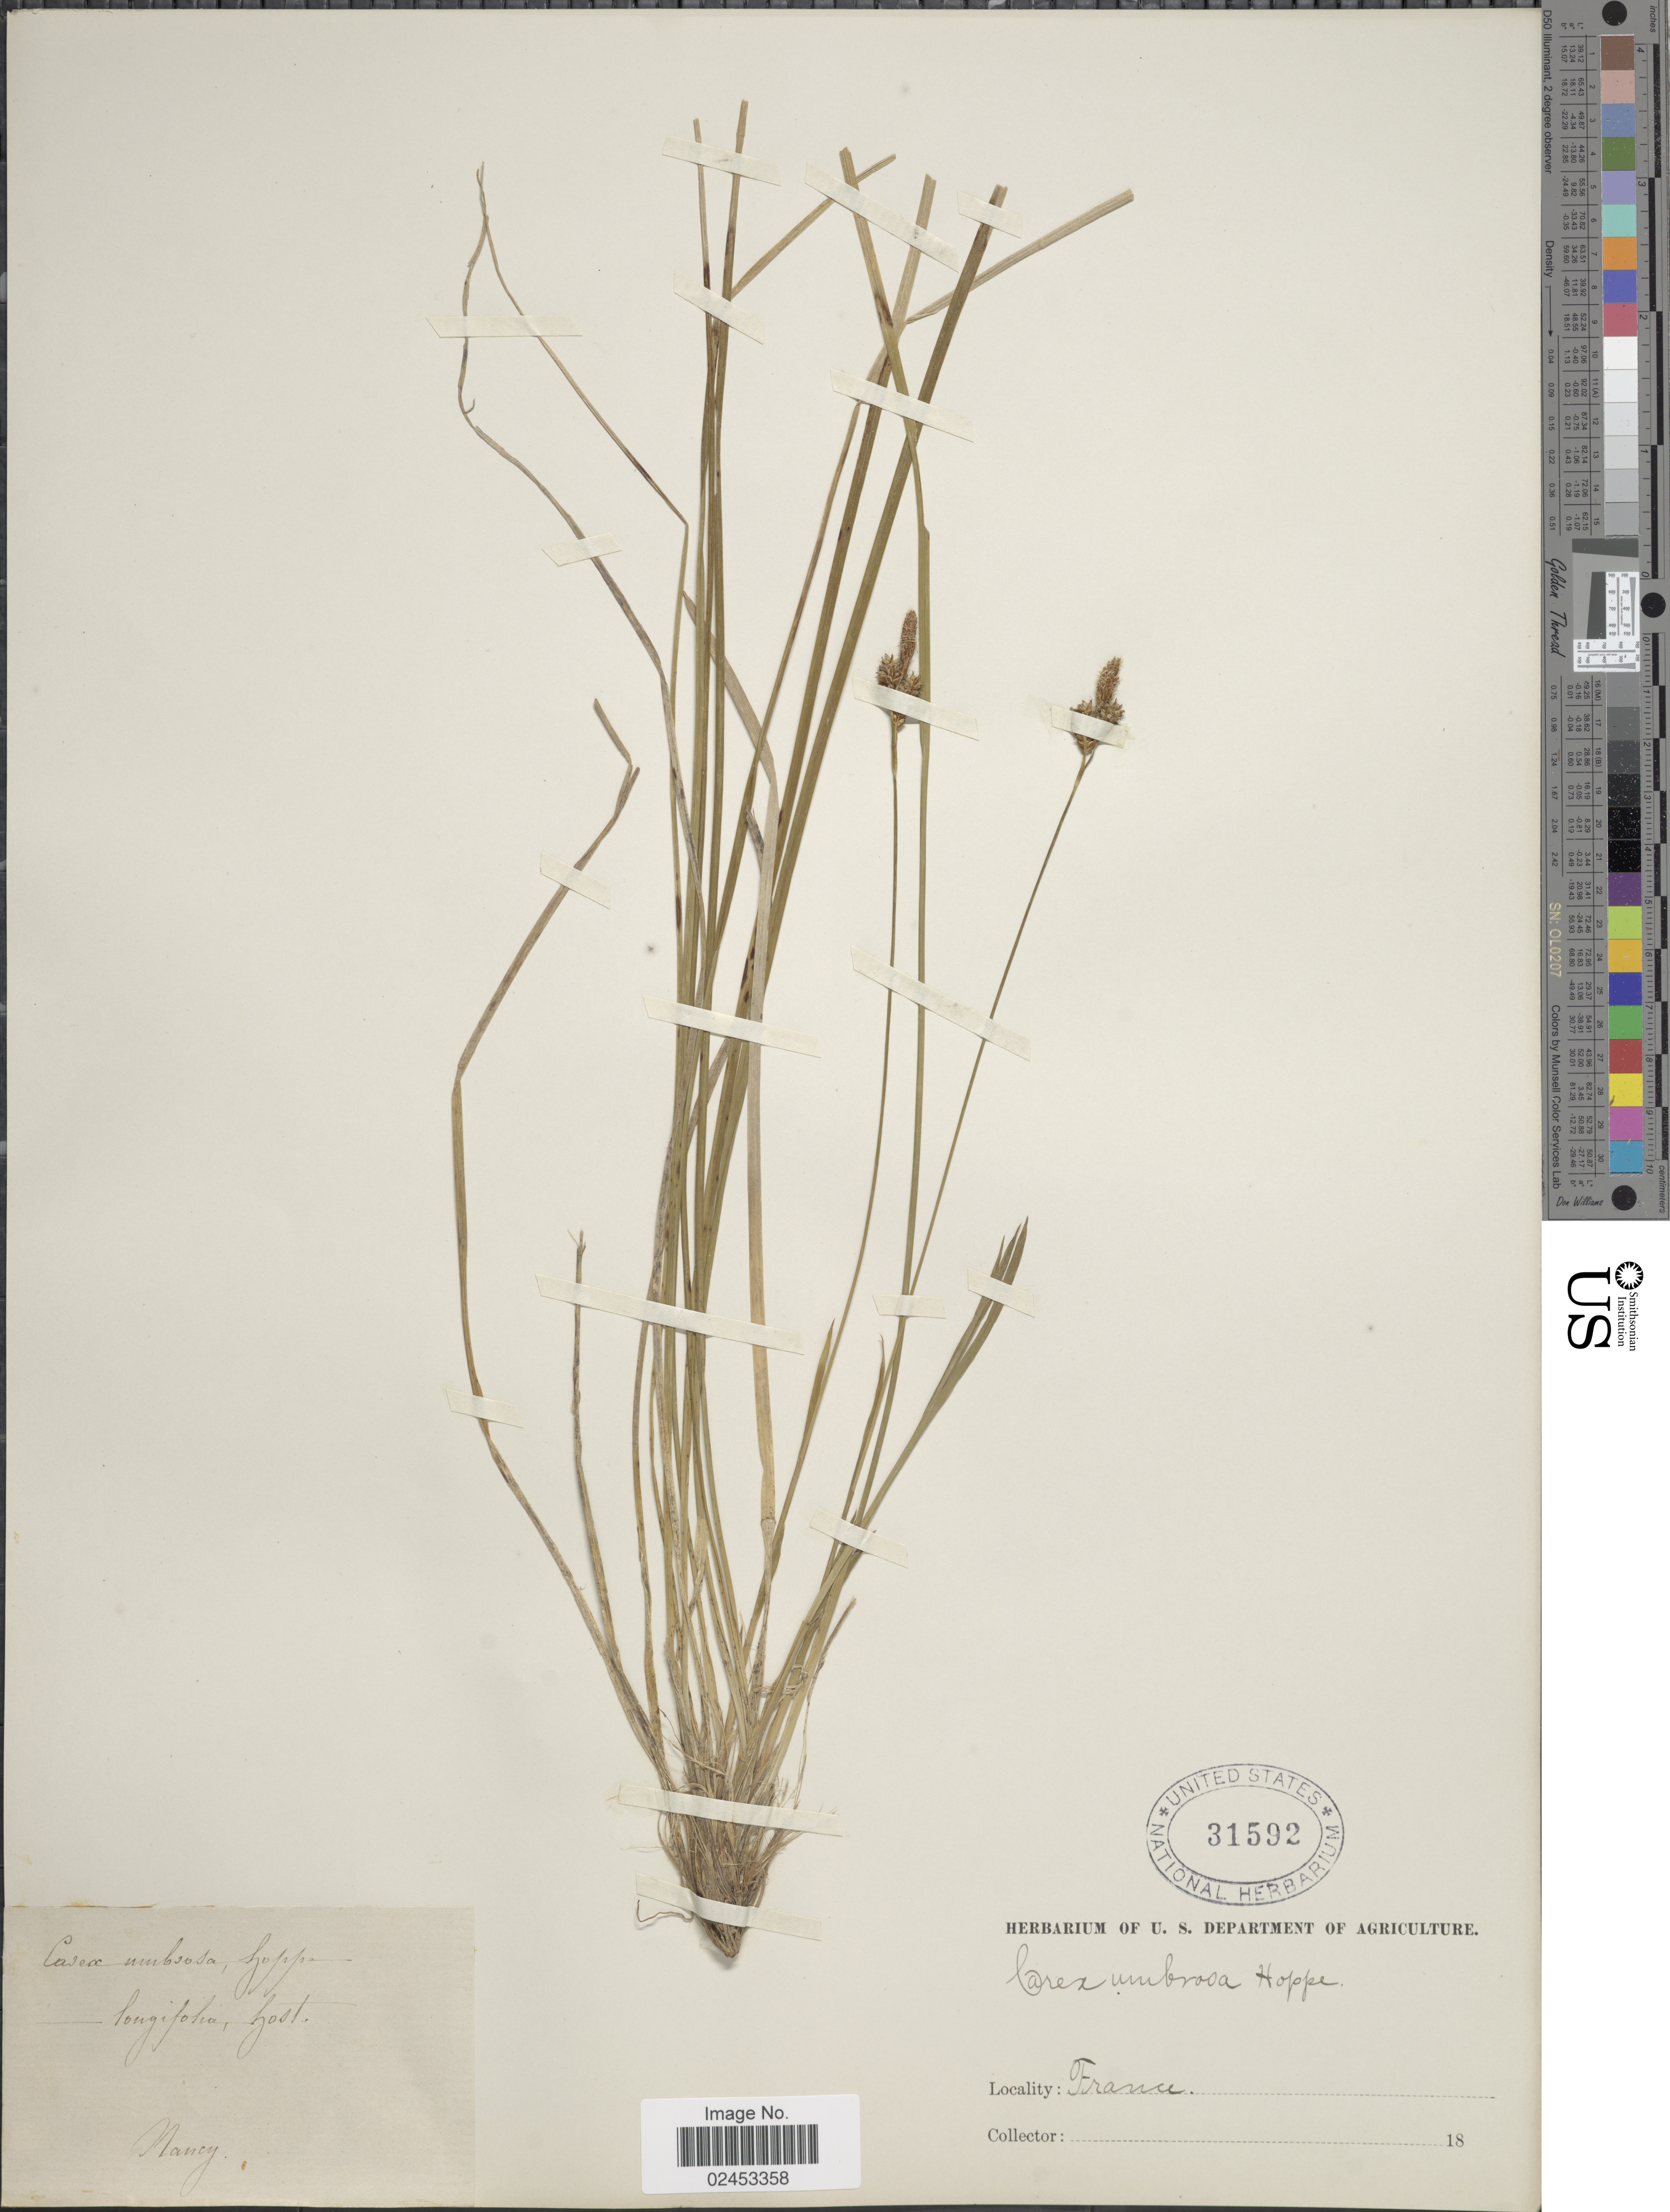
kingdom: Plantae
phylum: Tracheophyta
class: Liliopsida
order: Poales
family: Cyperaceae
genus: Carex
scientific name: Carex umbrosa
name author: Host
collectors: ex herb. U. S. Department of Agriculture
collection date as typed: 18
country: France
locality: Nancy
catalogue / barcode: US 31592